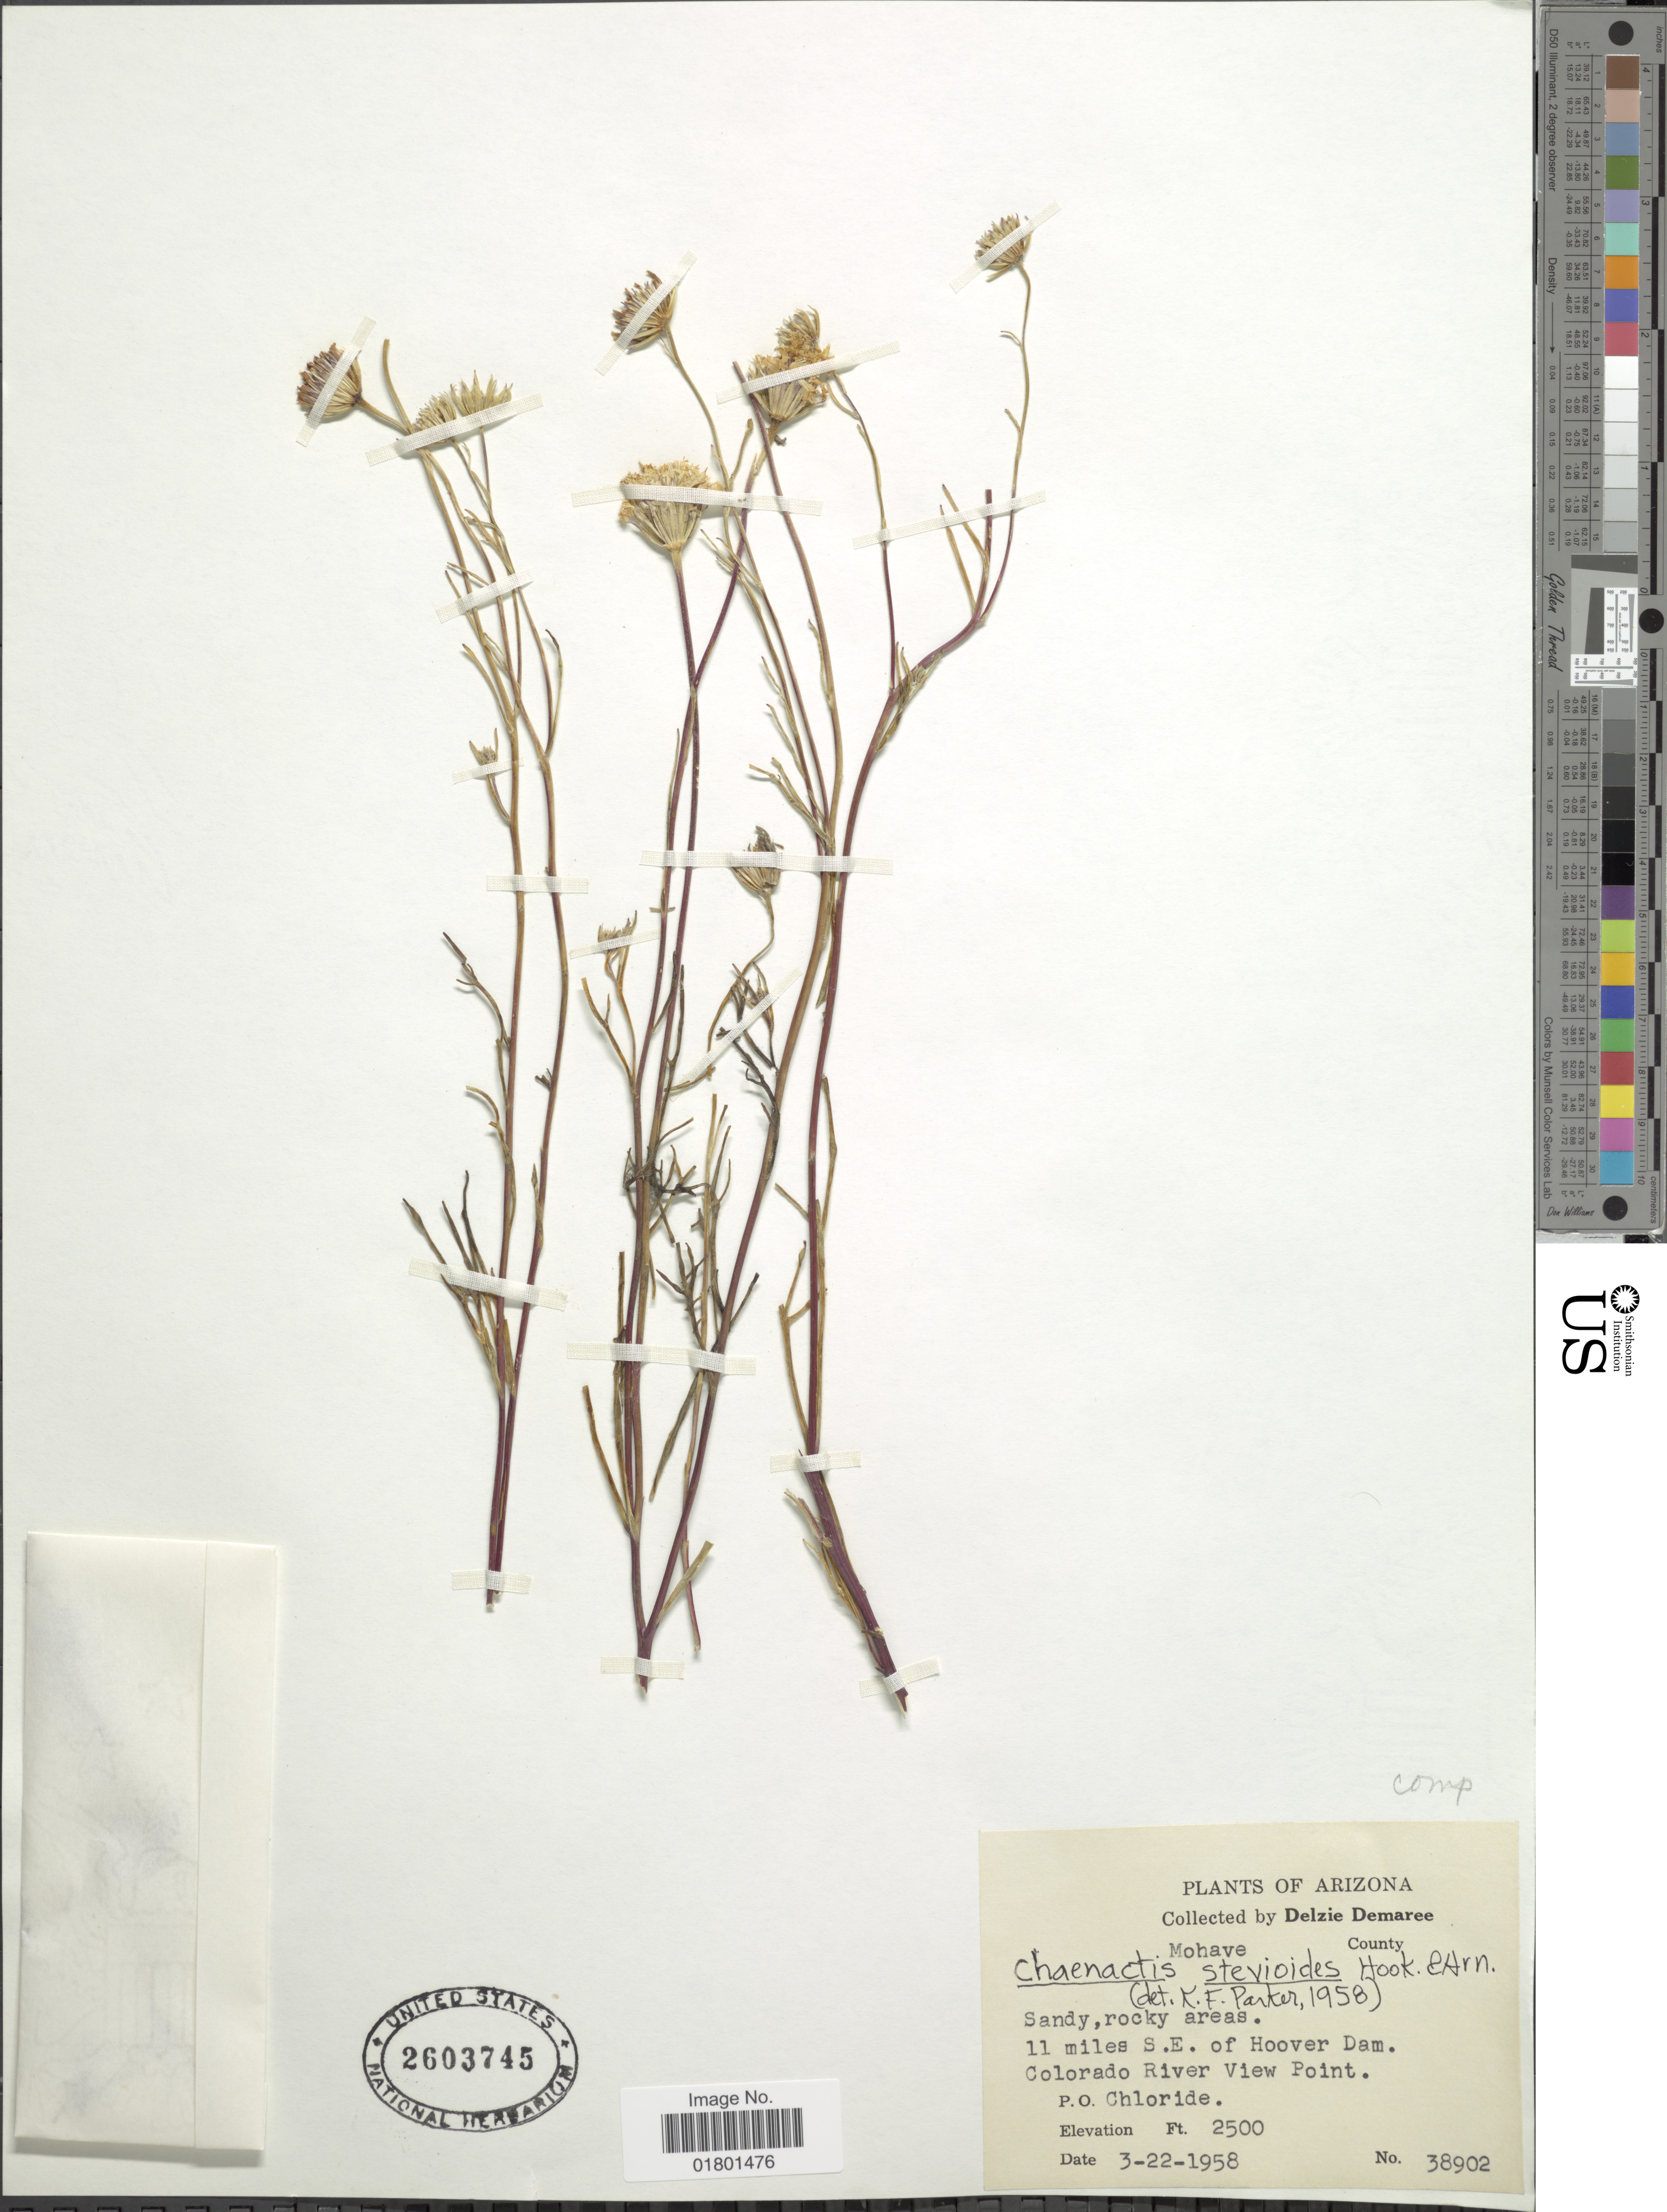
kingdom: Plantae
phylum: Tracheophyta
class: Magnoliopsida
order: Asterales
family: Asteraceae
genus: Chaenactis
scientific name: Chaenactis stevioides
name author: Hook. & Arn.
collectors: D. Demaree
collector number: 38902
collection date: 1958-03-22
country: United States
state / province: Arizona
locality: Mohave County, 11 miles S. E. of Hoover Dam, Colorado River View Point, P. O. Chloride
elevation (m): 762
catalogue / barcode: US 2603745